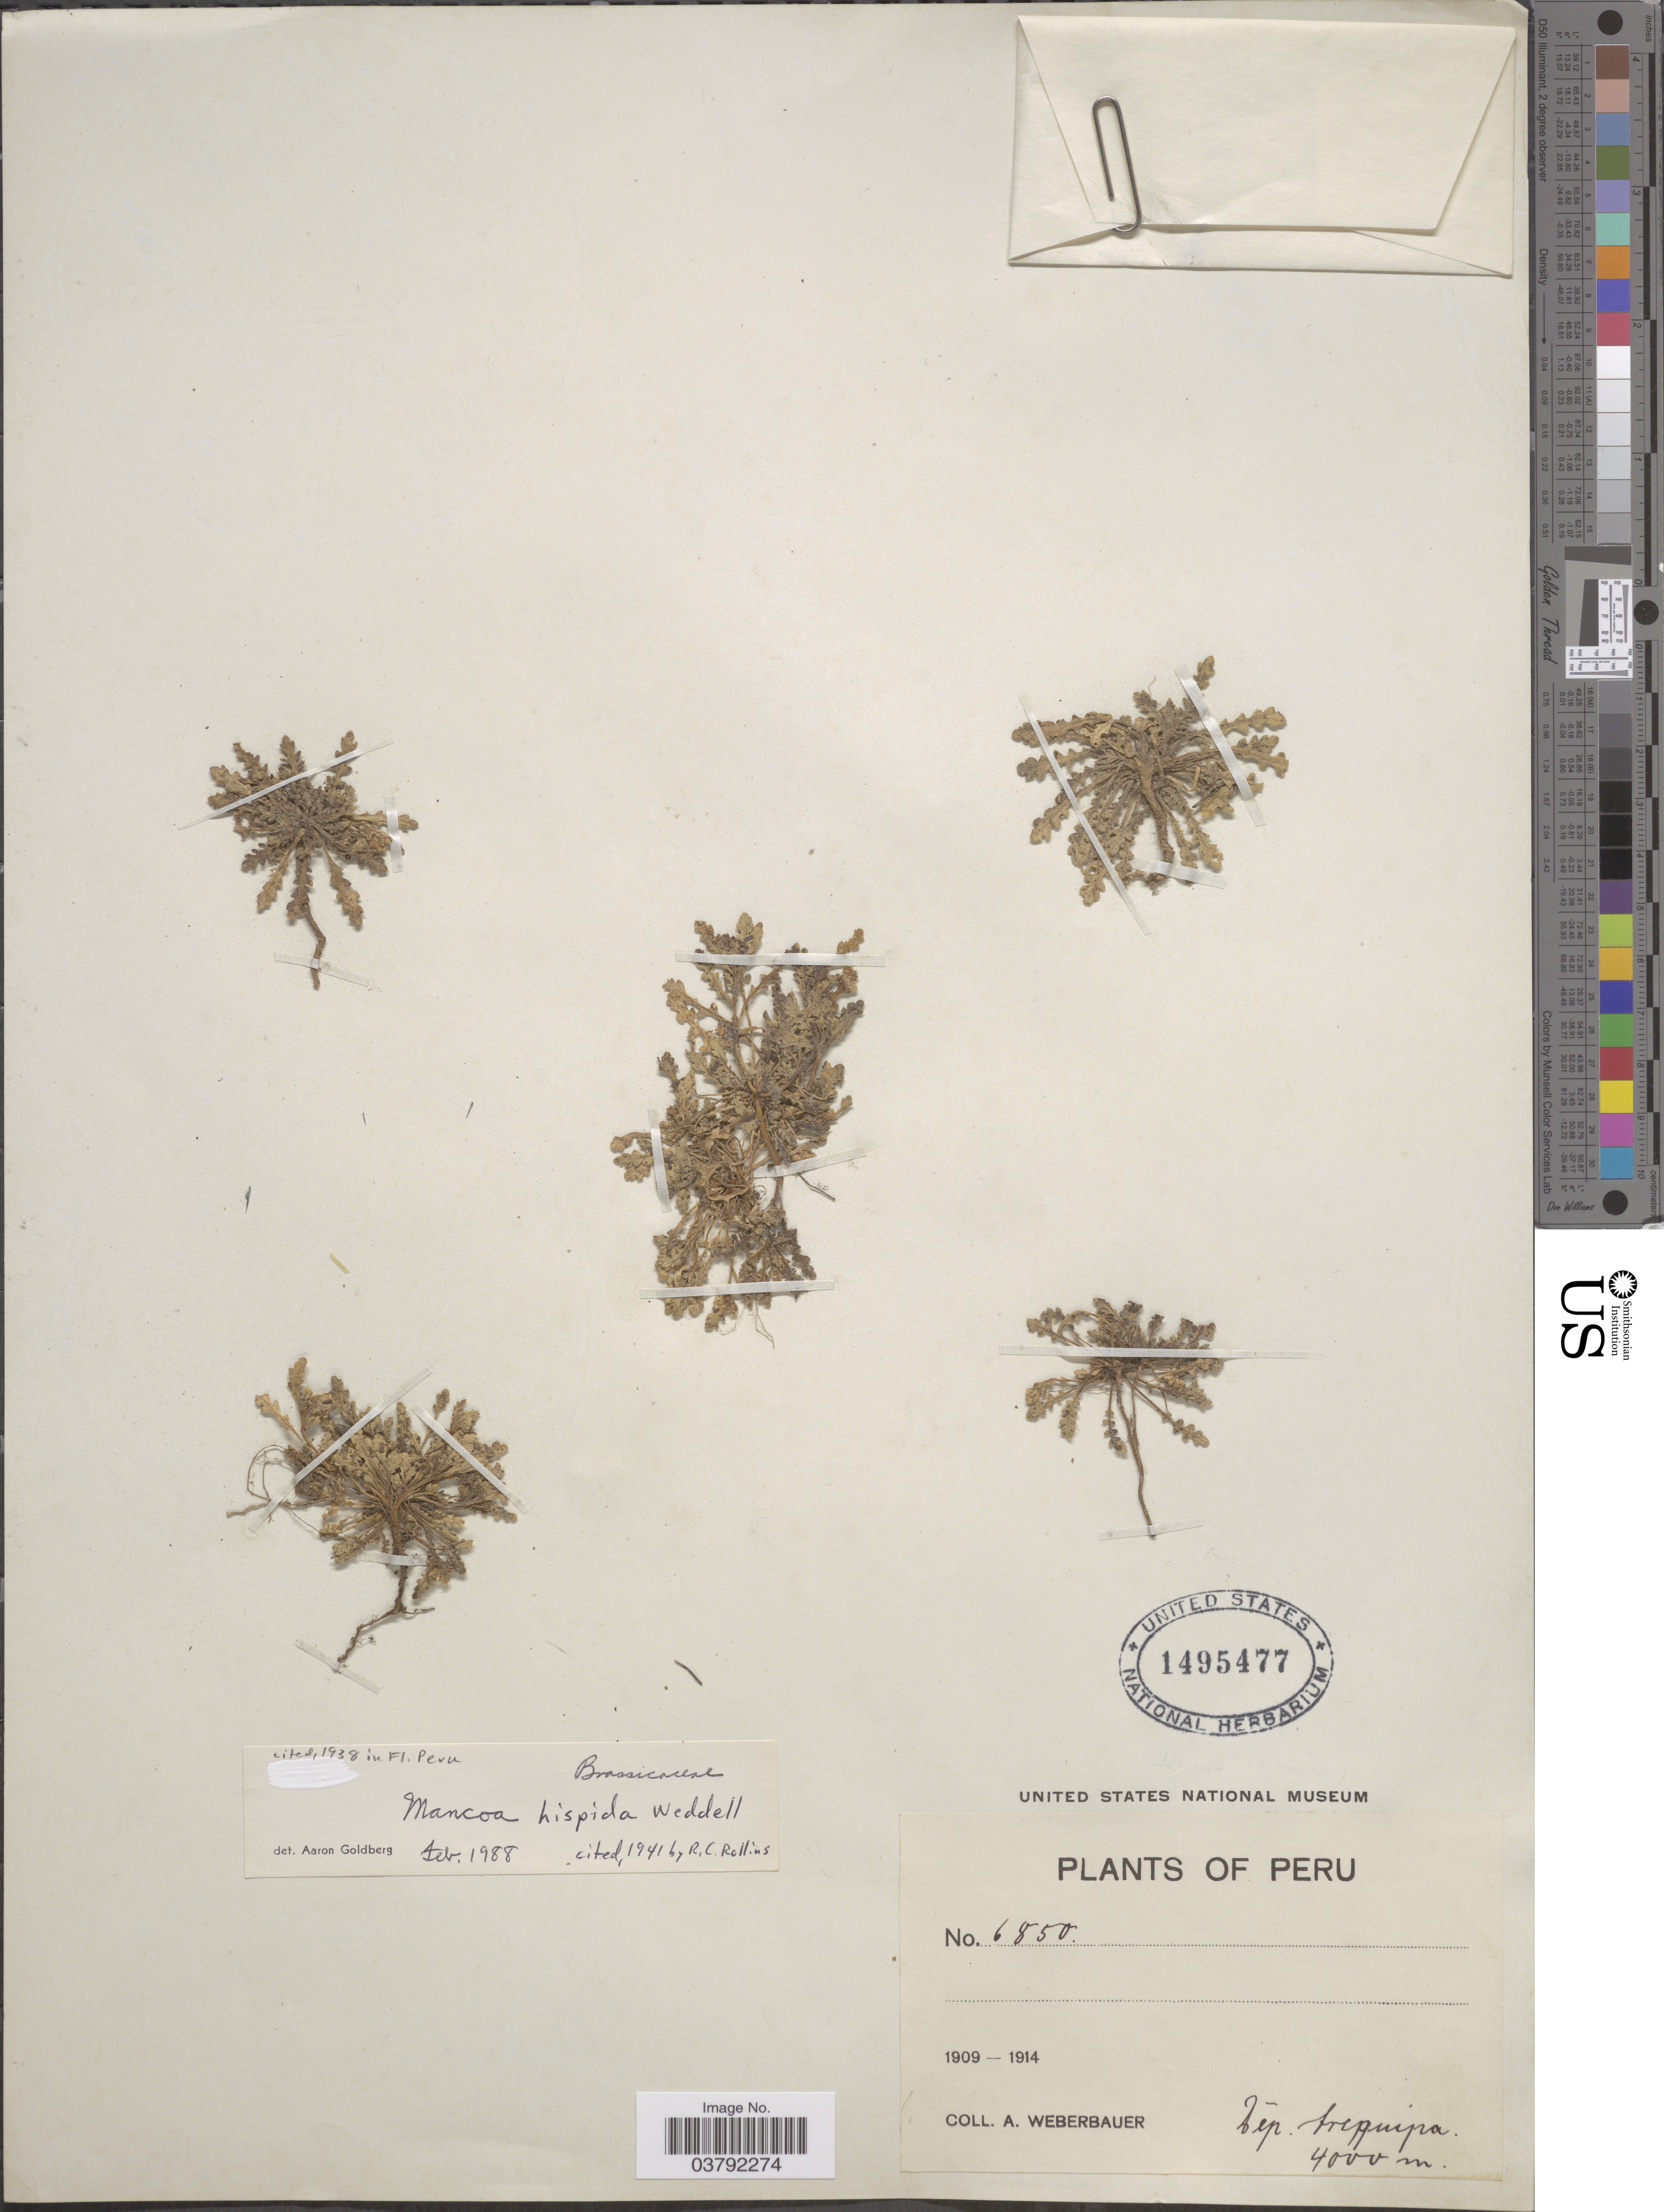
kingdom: Plantae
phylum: Tracheophyta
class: Magnoliopsida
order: Brassicales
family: Brassicaceae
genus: Mancoa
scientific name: Mancoa hispida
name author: Wedd.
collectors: A. Weberbauer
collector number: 6850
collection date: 1909/1914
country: Peru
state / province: Arequipa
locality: Dep. Arequipa.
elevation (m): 4000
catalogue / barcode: US 1495477